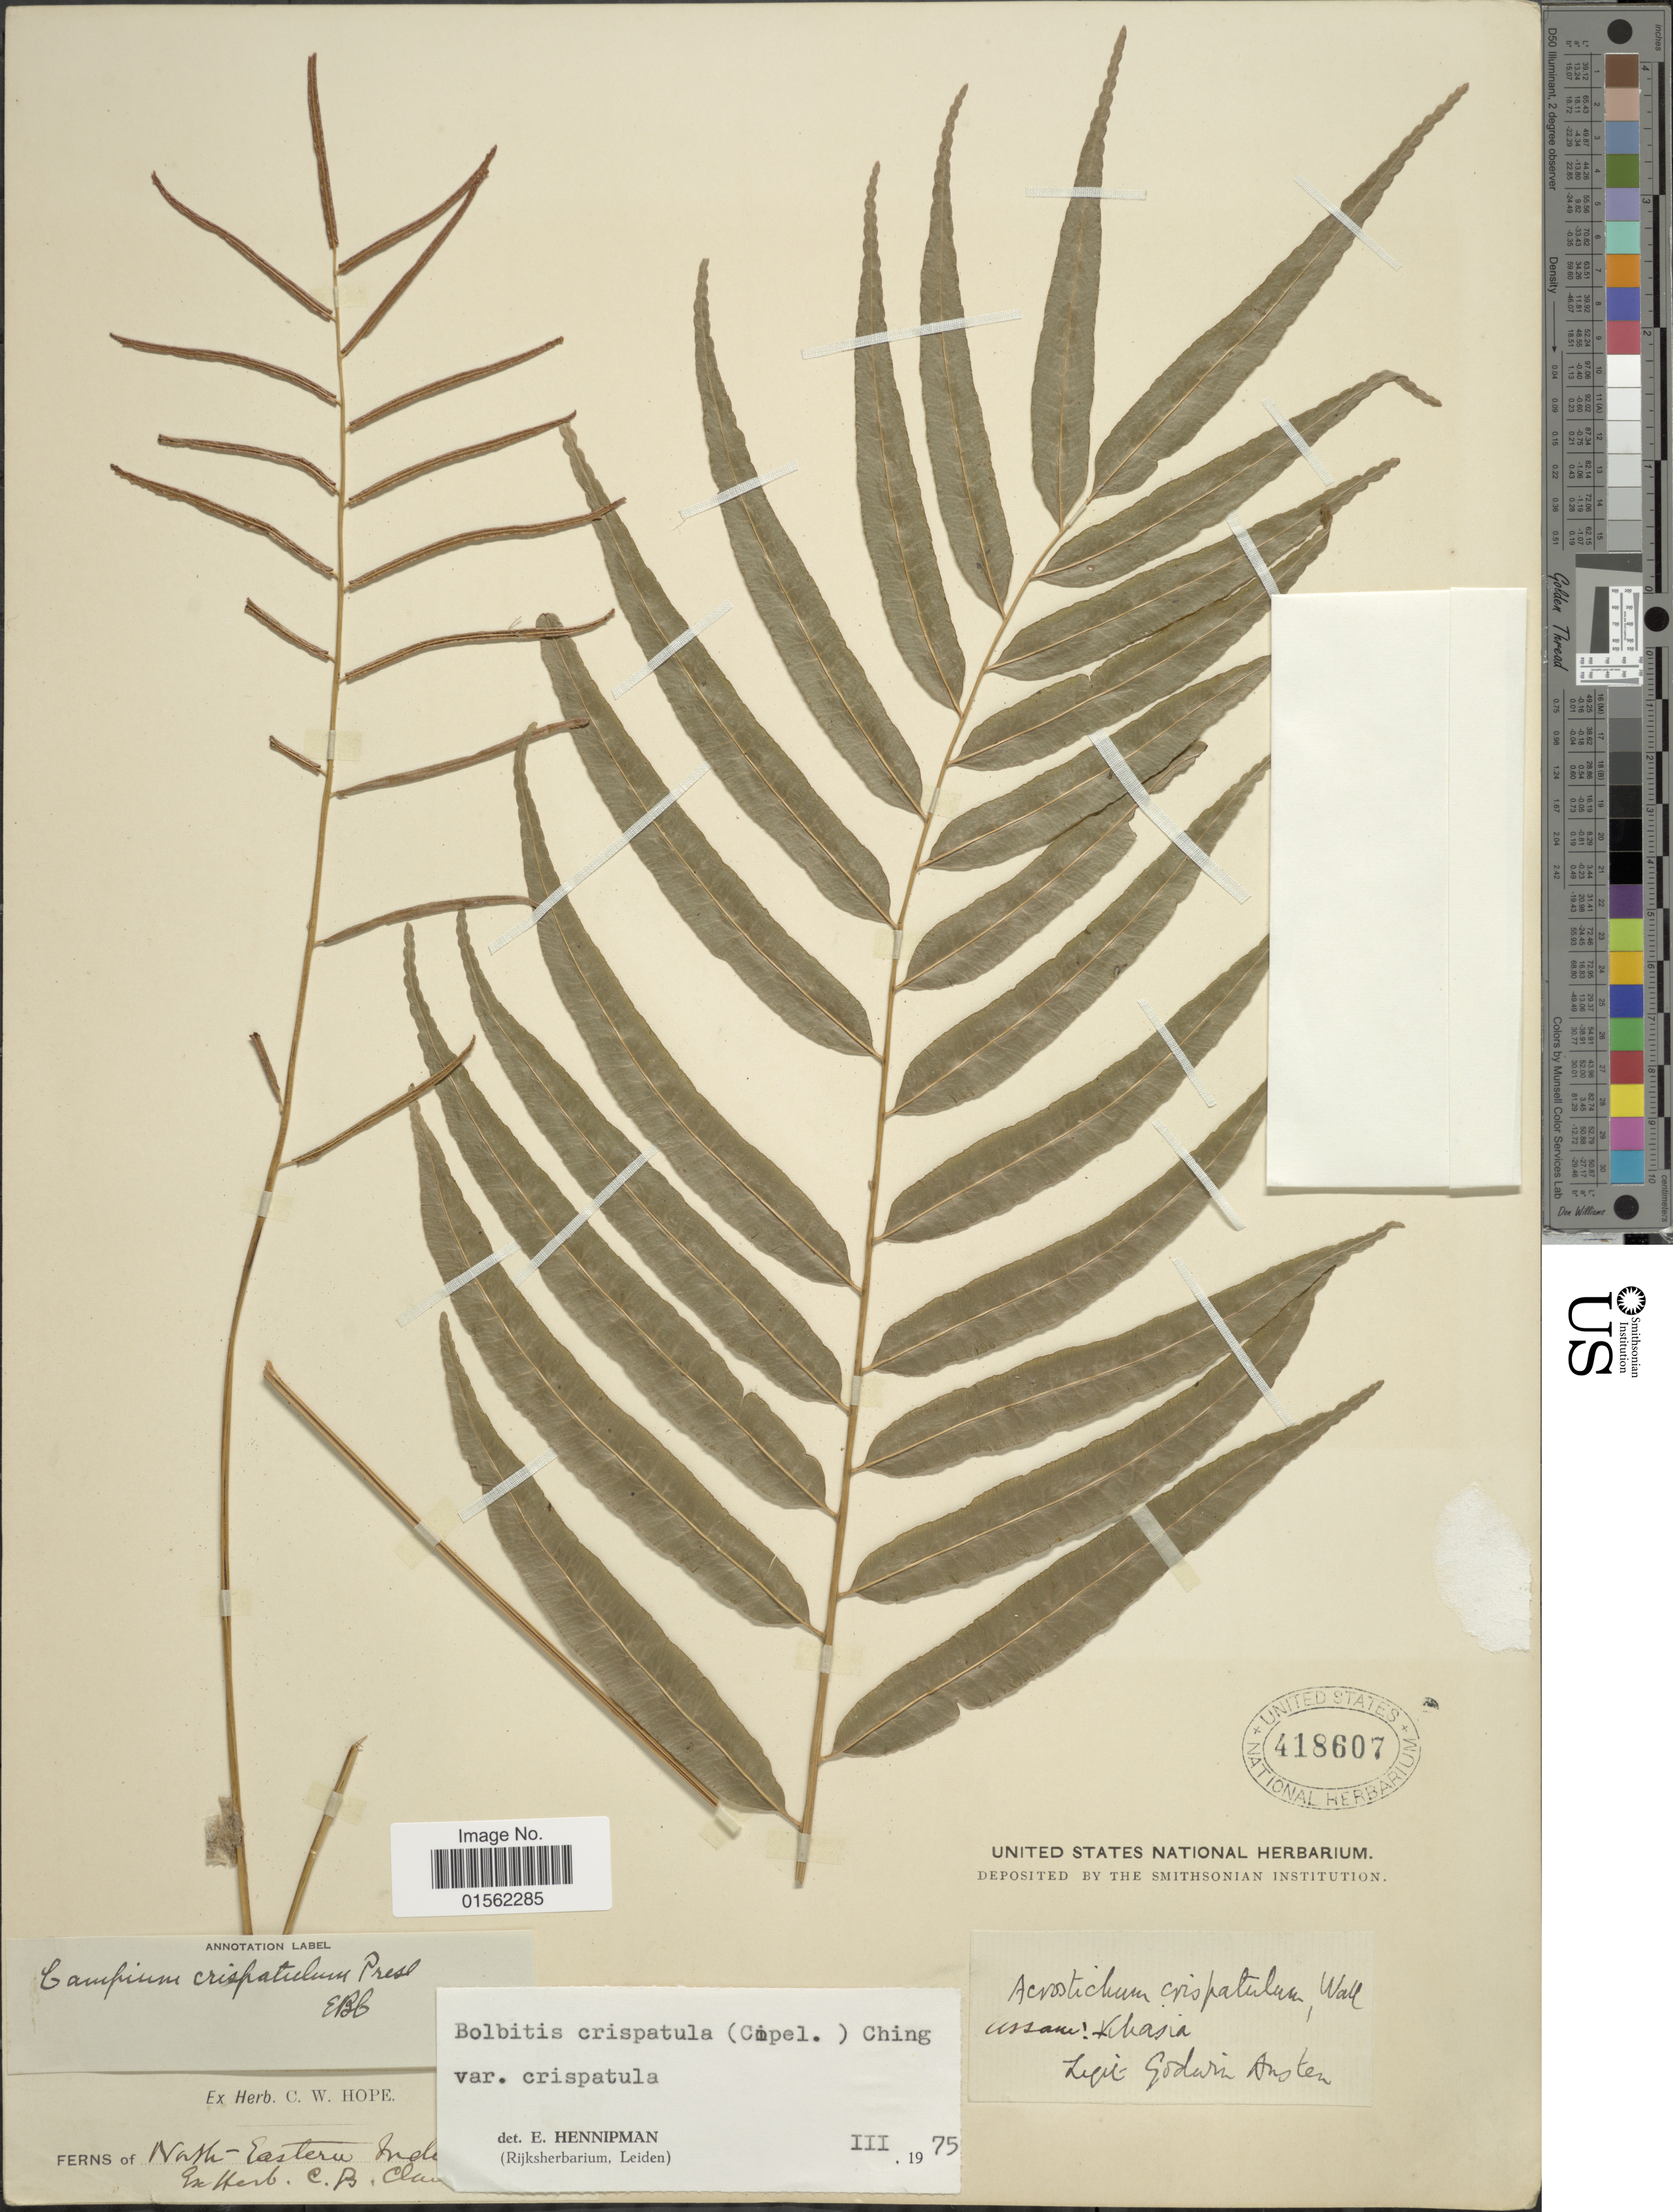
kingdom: Plantae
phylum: Tracheophyta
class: Polypodiopsida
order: Polypodiales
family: Dryopteridaceae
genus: Bolbitis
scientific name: Bolbitis crispatula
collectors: G. Austen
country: India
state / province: Assam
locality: Khasia, North Eastern India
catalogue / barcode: US 418607